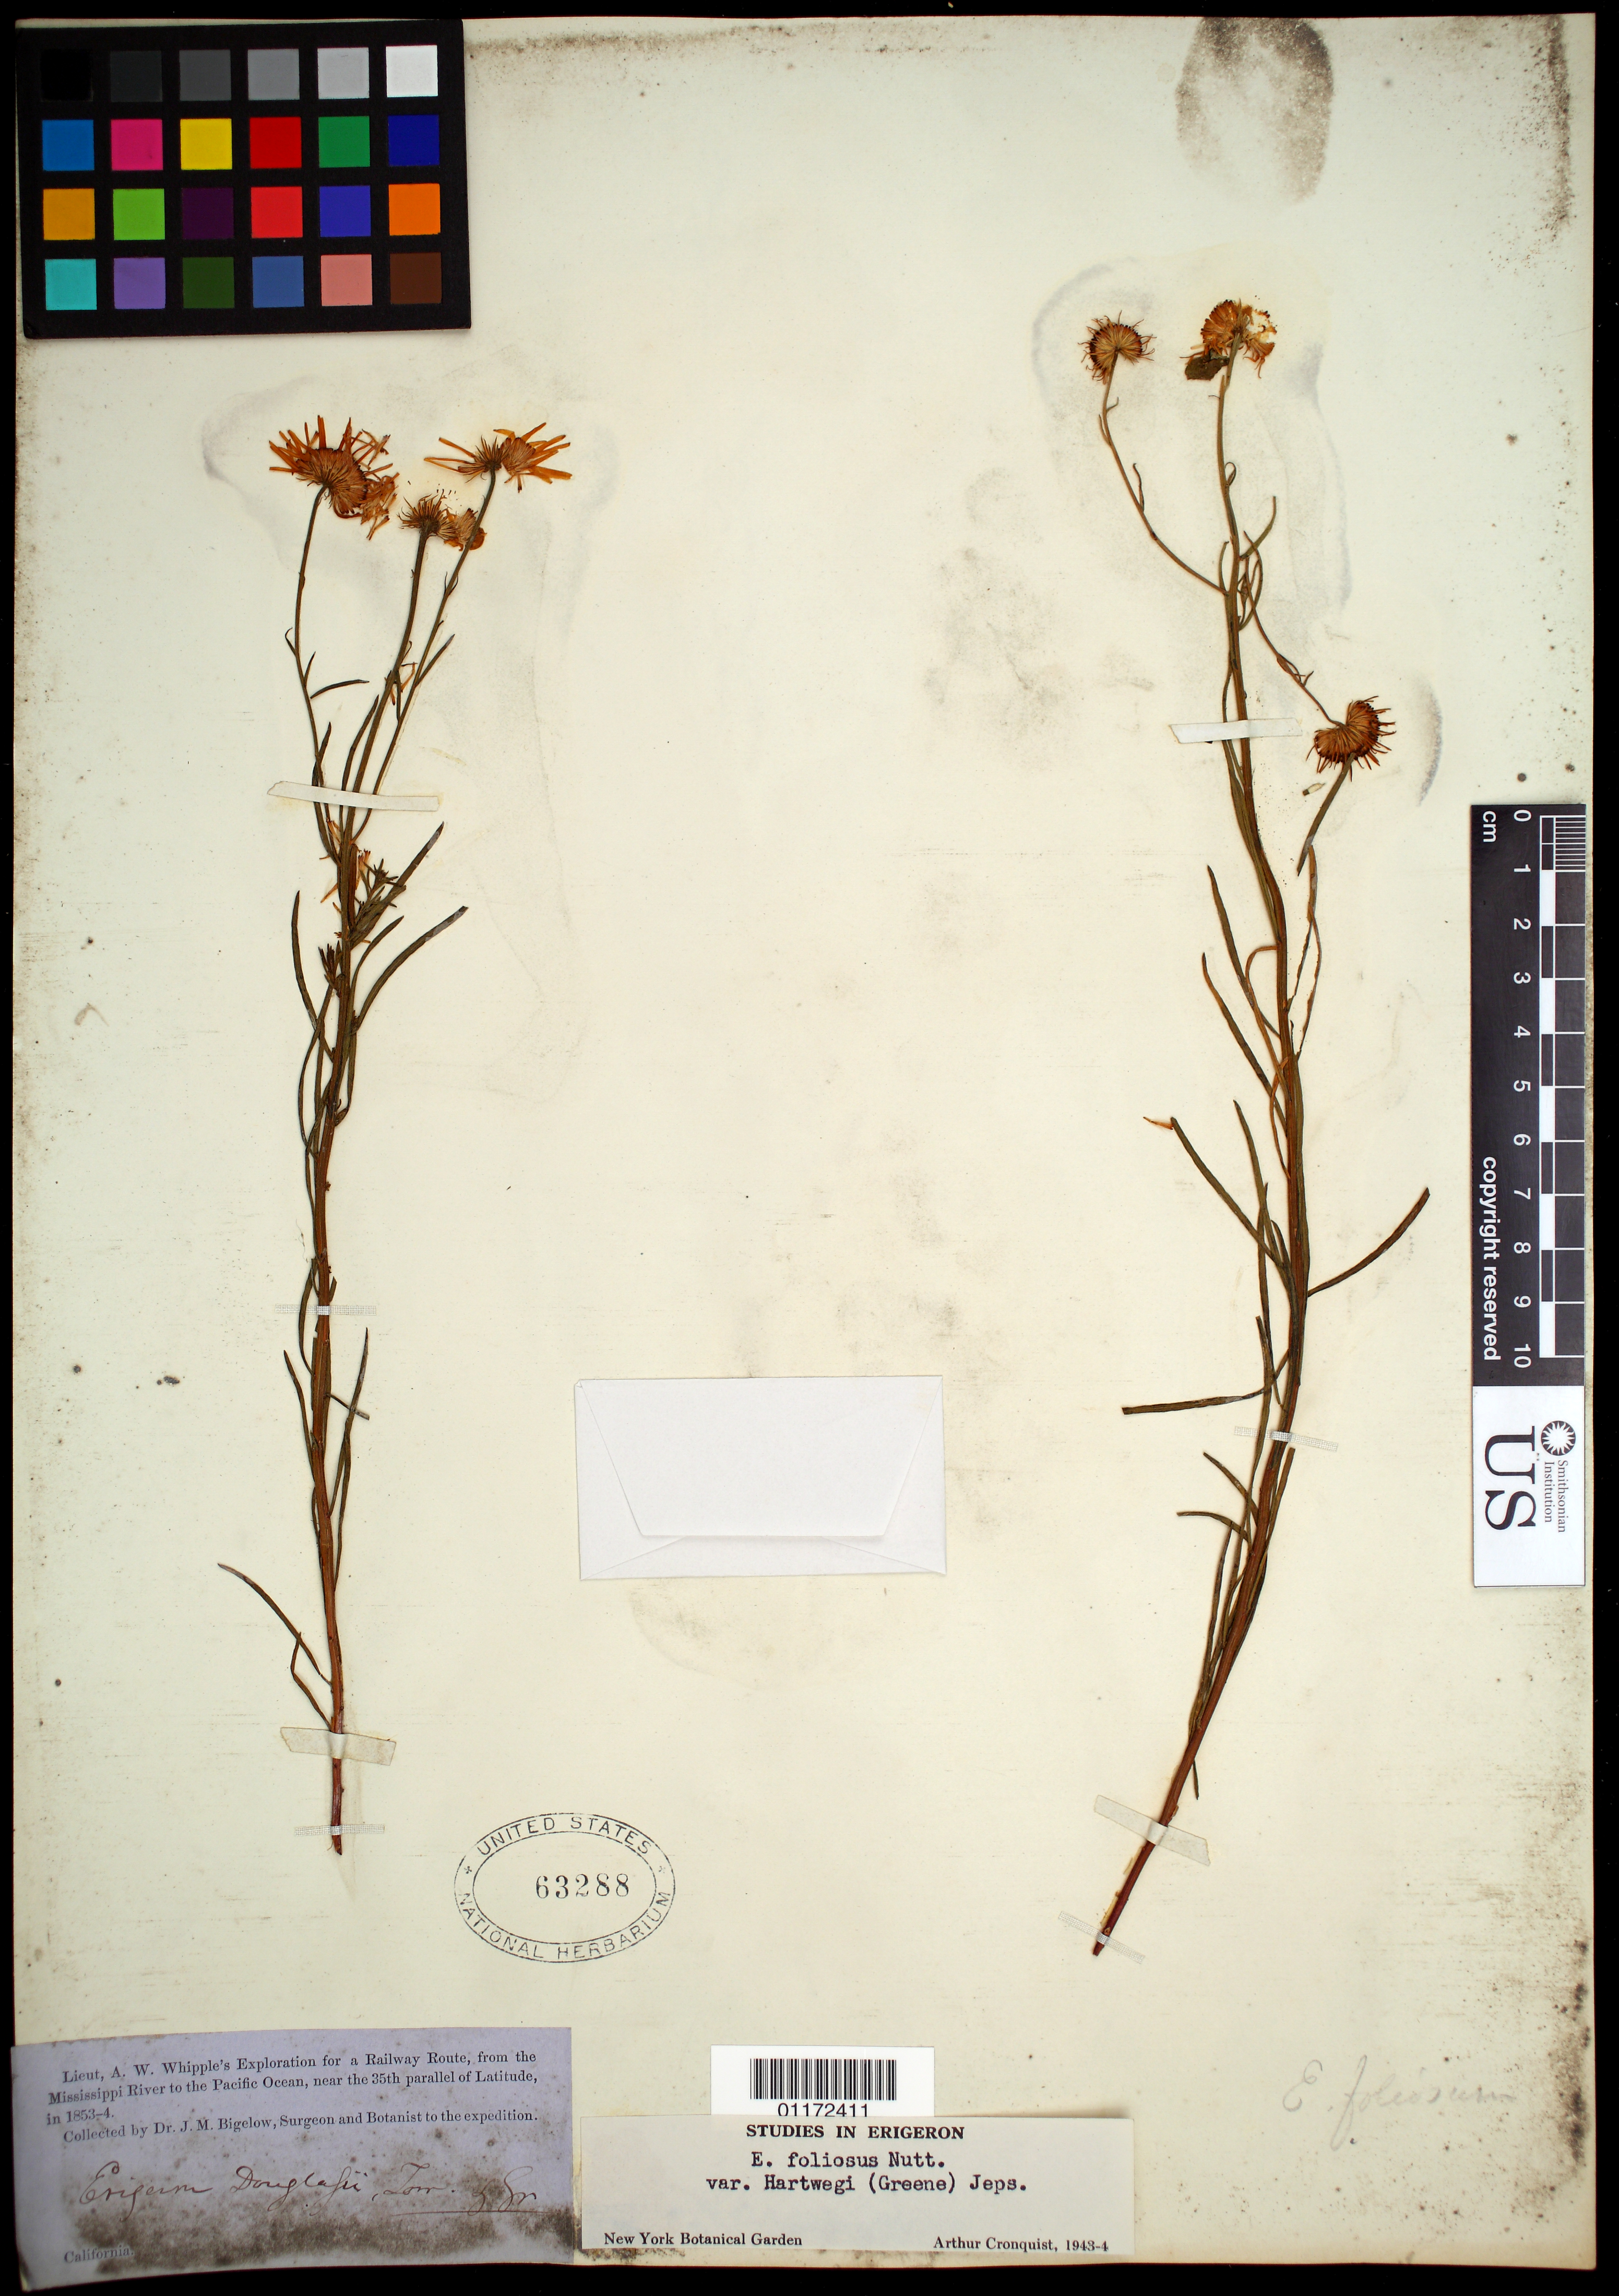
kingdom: Plantae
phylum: Tracheophyta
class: Magnoliopsida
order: Asterales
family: Asteraceae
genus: Erigeron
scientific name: Erigeron foliosus var. hartwegii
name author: (Greene) Jeps.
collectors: J. M. Bigelow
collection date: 1853/1854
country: United States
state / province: California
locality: near 35th parallel of Latitude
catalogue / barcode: US 63288